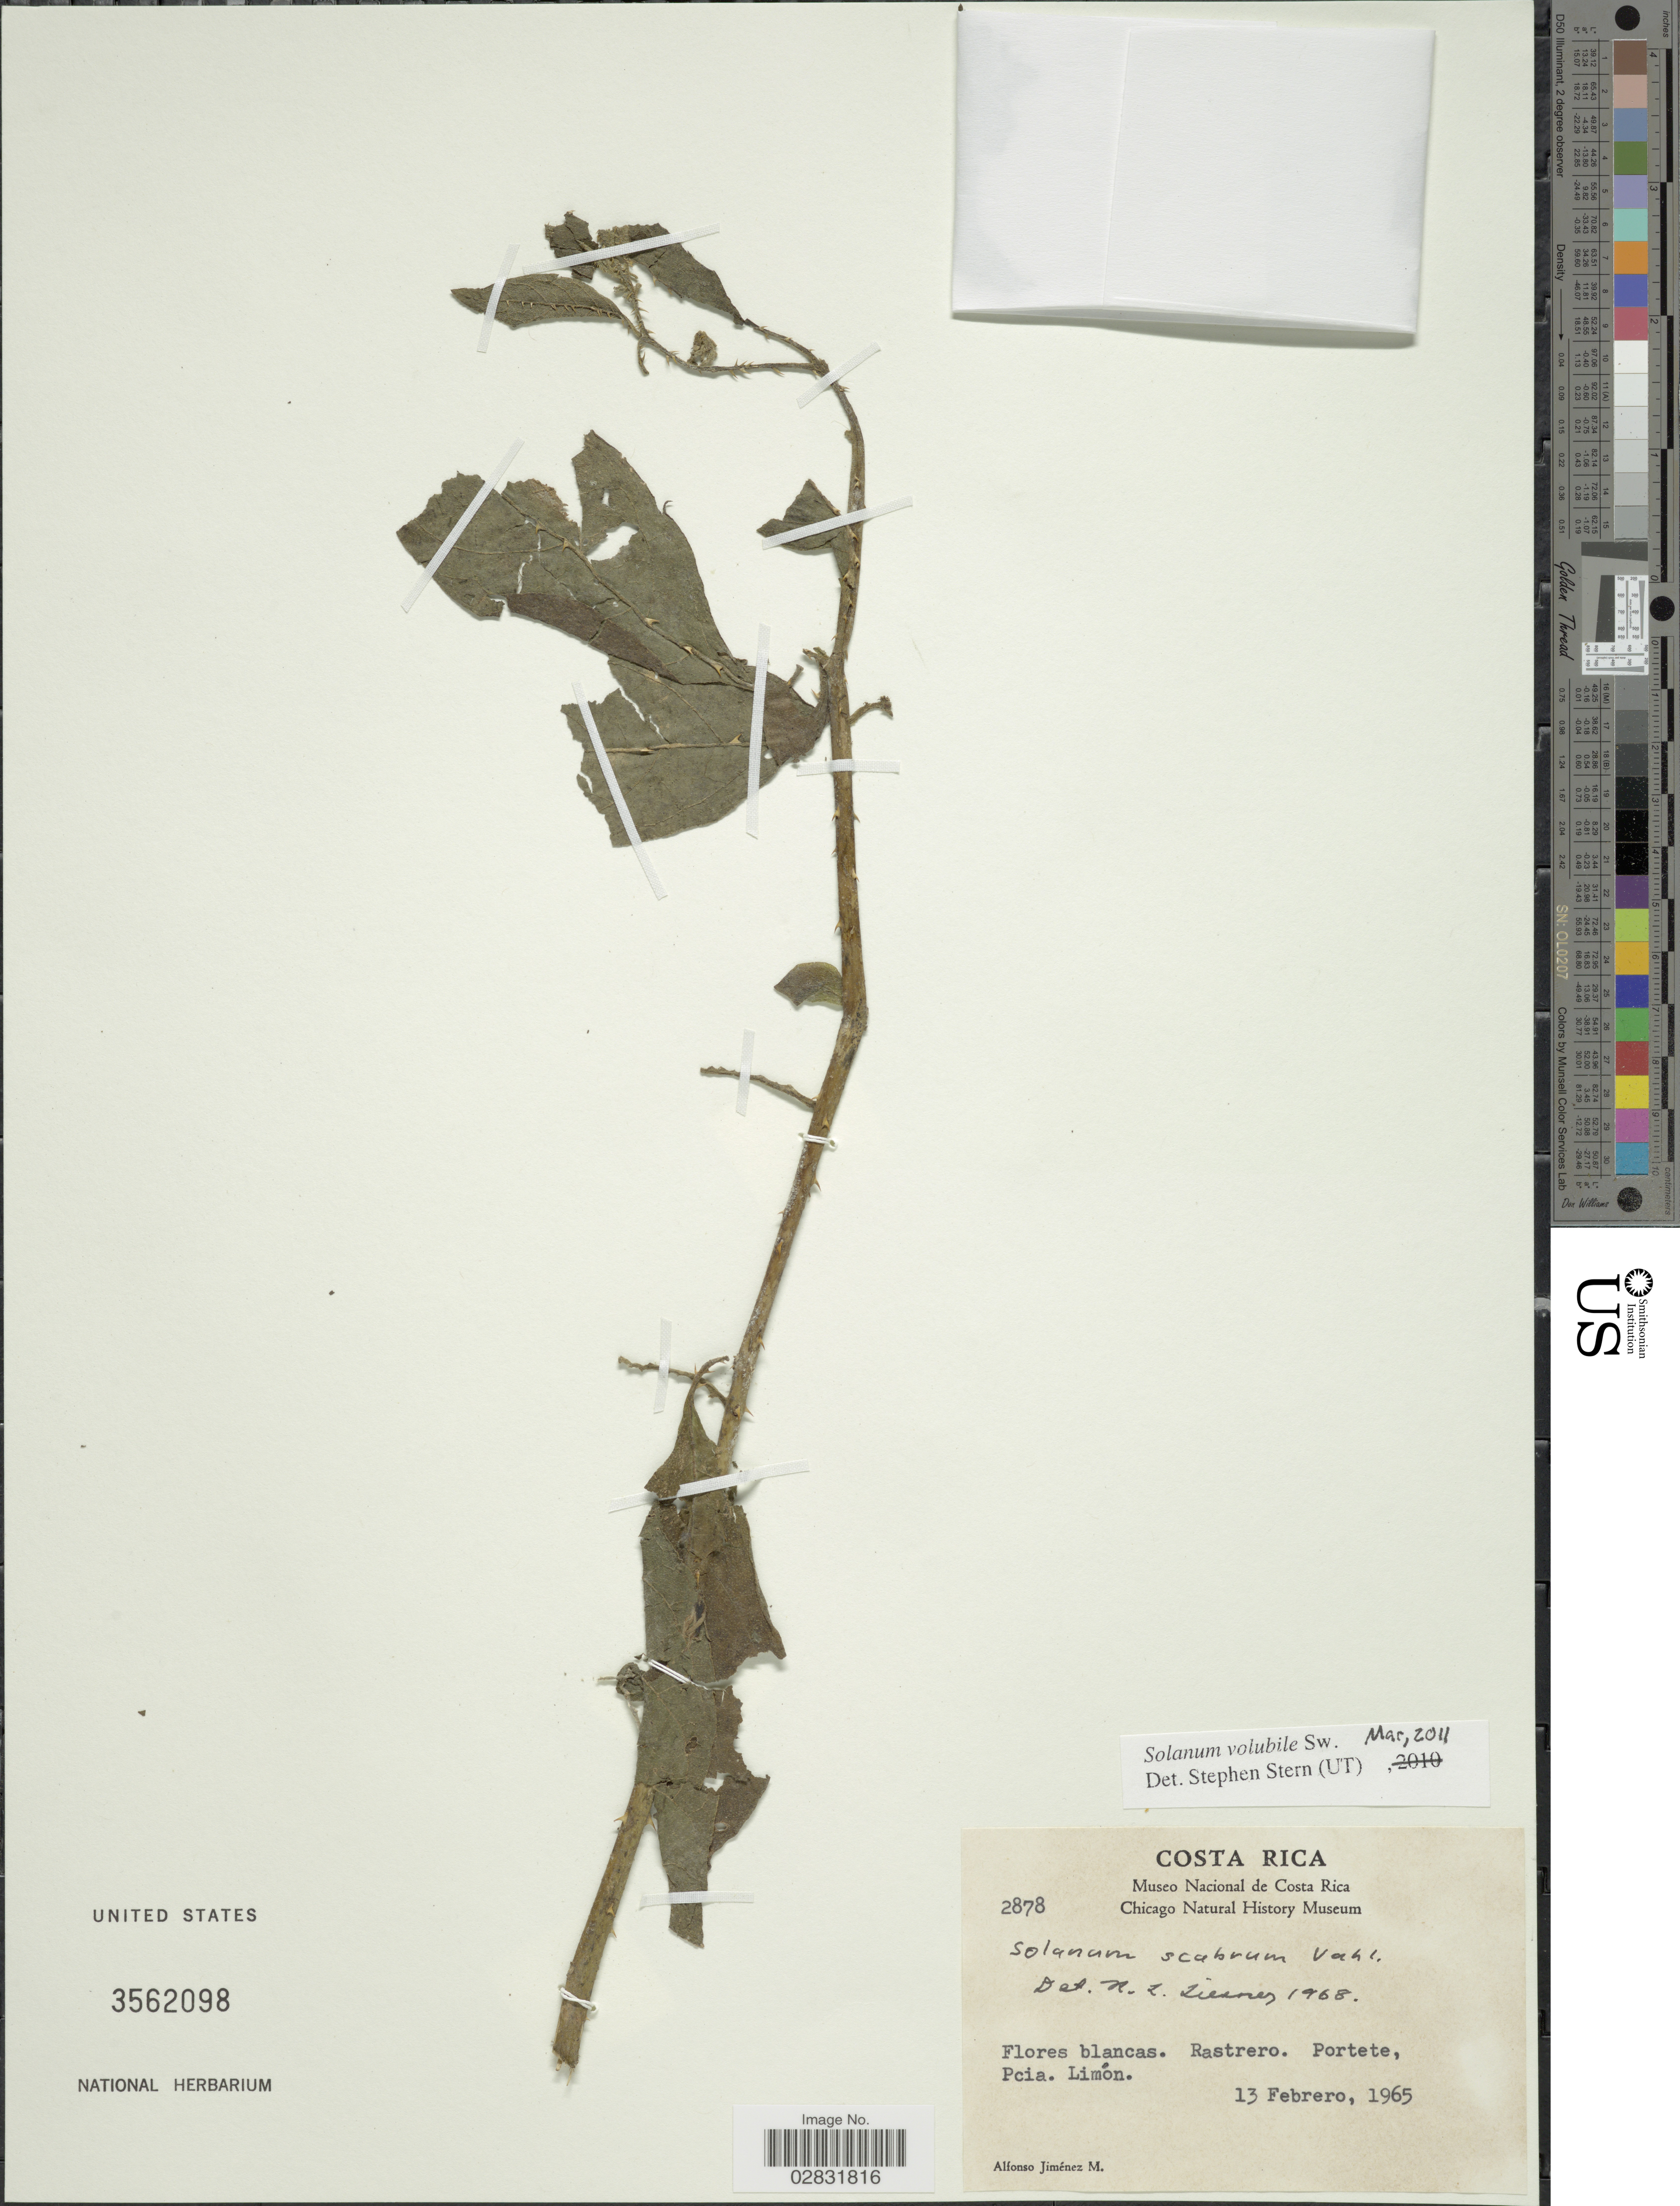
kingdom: Plantae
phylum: Tracheophyta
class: Magnoliopsida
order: Solanales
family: Solanaceae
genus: Solanum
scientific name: Solanum volubile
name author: Sw.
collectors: A. Jimenez M.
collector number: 2878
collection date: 1965-02-13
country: Costa Rica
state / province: Limón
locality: Portete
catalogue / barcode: US 3562098